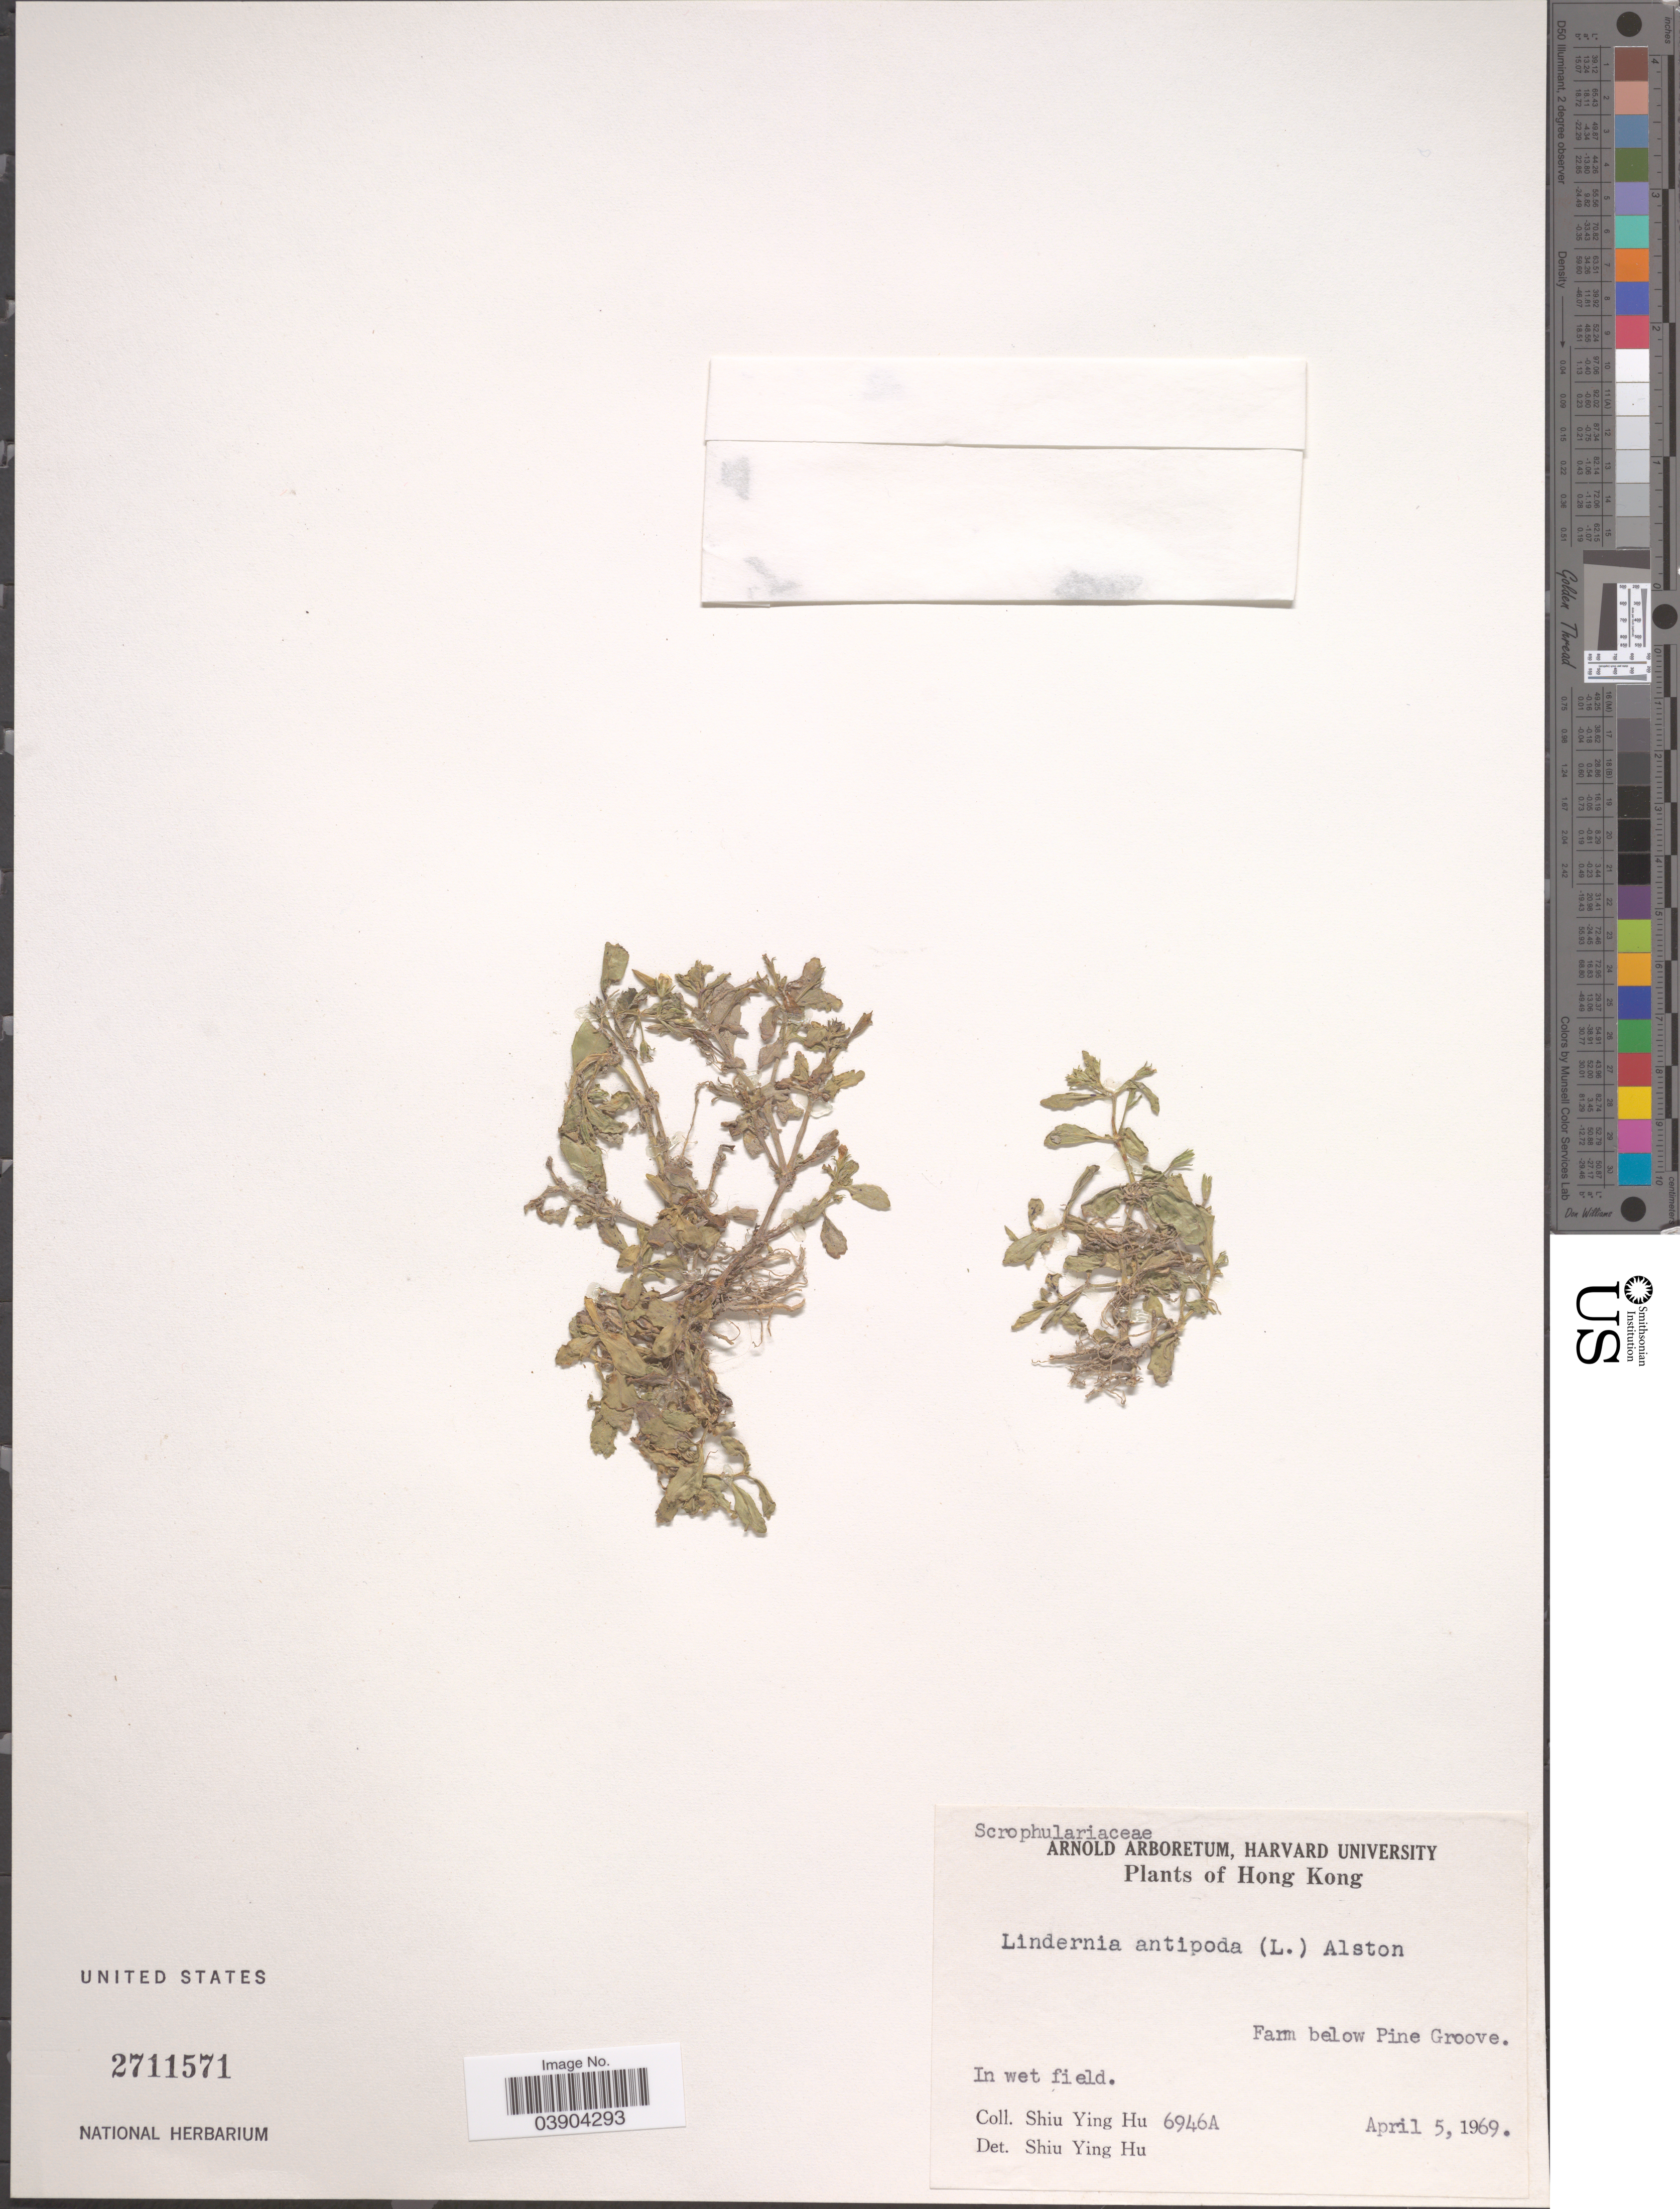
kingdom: Plantae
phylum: Tracheophyta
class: Magnoliopsida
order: Lamiales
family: Linderniaceae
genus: Lindernia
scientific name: Lindernia antipoda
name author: (L.) Alston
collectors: S. Y. Hu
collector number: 6946A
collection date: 1969-04-05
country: China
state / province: Hong Kong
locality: Farm below Pine Groove.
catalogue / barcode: US 2711571